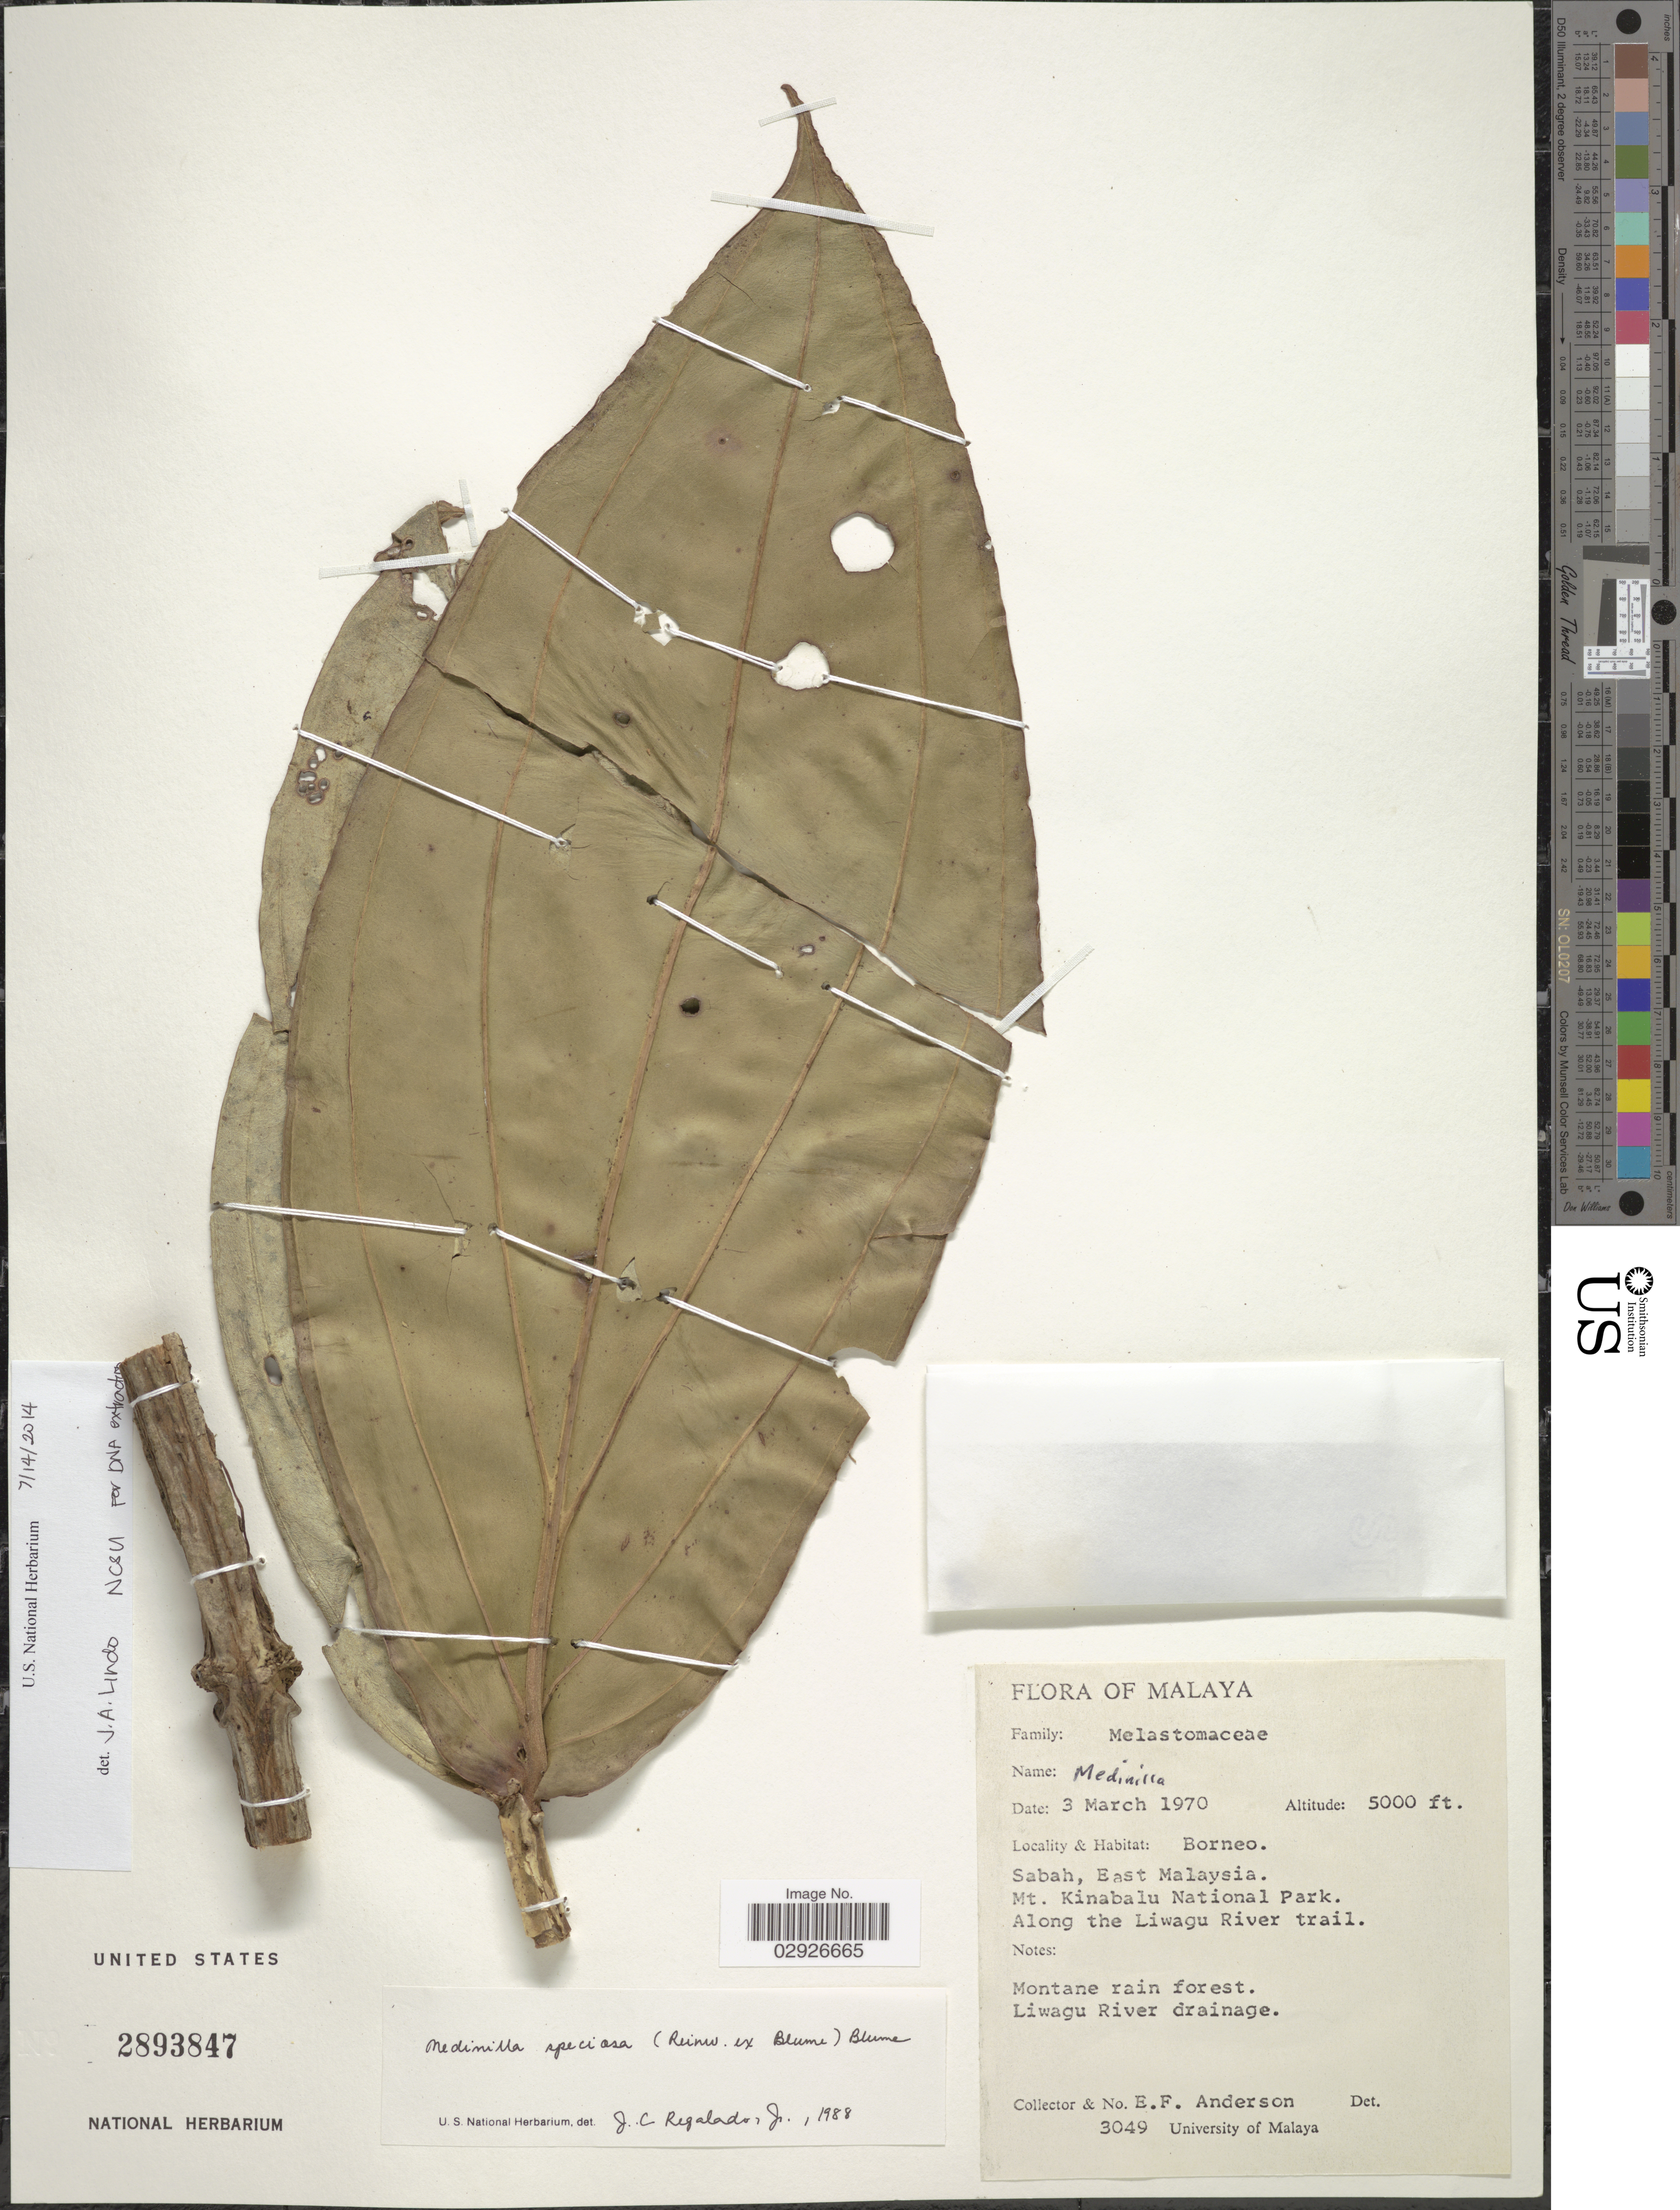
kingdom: Plantae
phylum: Tracheophyta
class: Magnoliopsida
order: Myrtales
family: Melastomataceae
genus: Medinilla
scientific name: Medinilla speciosa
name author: Blume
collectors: E. F. Anderson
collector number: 3049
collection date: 1970-03-03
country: Malaysia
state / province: Sabah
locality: Malaya. Sabah, East Malaysia. Mt. Kinabalu National Park. Along the Liwagu River trail. Liwagu River drainage.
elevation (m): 1524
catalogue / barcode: US 2893847